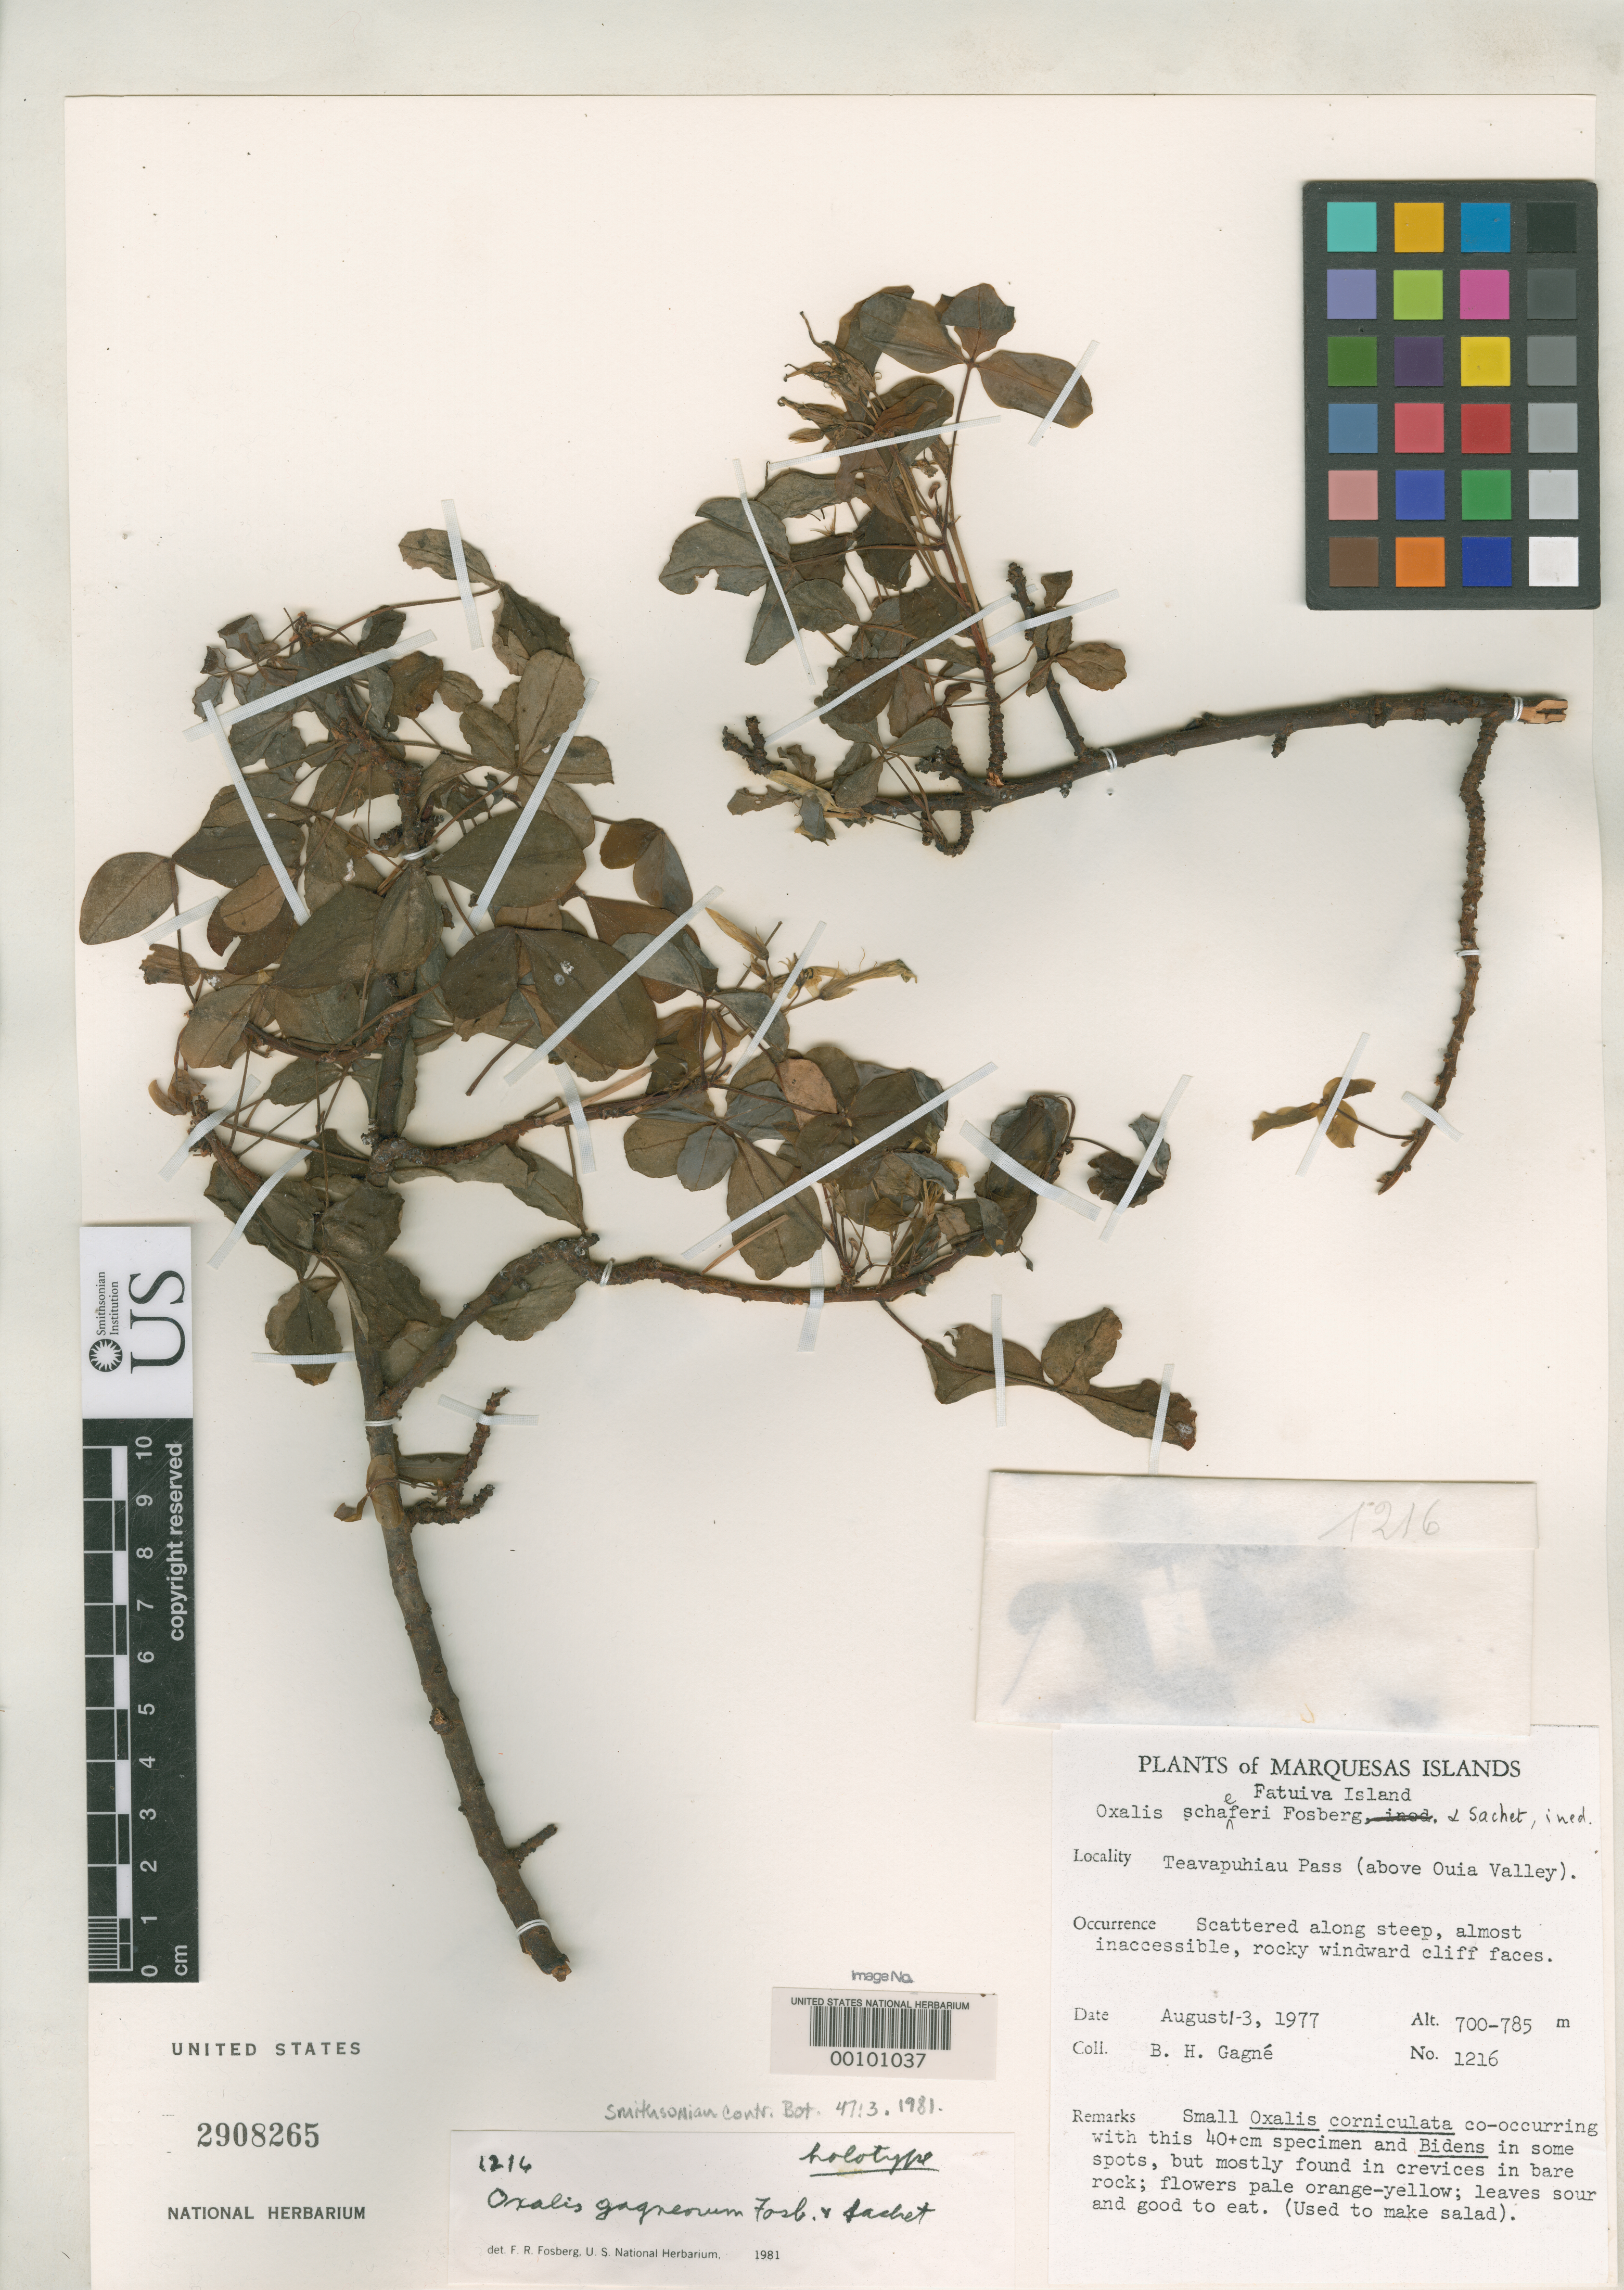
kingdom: Plantae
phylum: Tracheophyta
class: Magnoliopsida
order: Oxalidales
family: Oxalidaceae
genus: Oxalis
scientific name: Oxalis gagneorum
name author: Fosberg & Sachet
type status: Holotype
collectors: B. H. Gagné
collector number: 1216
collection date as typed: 01 Aug 1977 to 03 Aug 1977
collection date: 1977-08-01/1977-08-03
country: French Polynesia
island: Fatu Hiva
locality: Teavapuhiau Pass (above Ouia Valley)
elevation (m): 700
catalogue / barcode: US 2908265